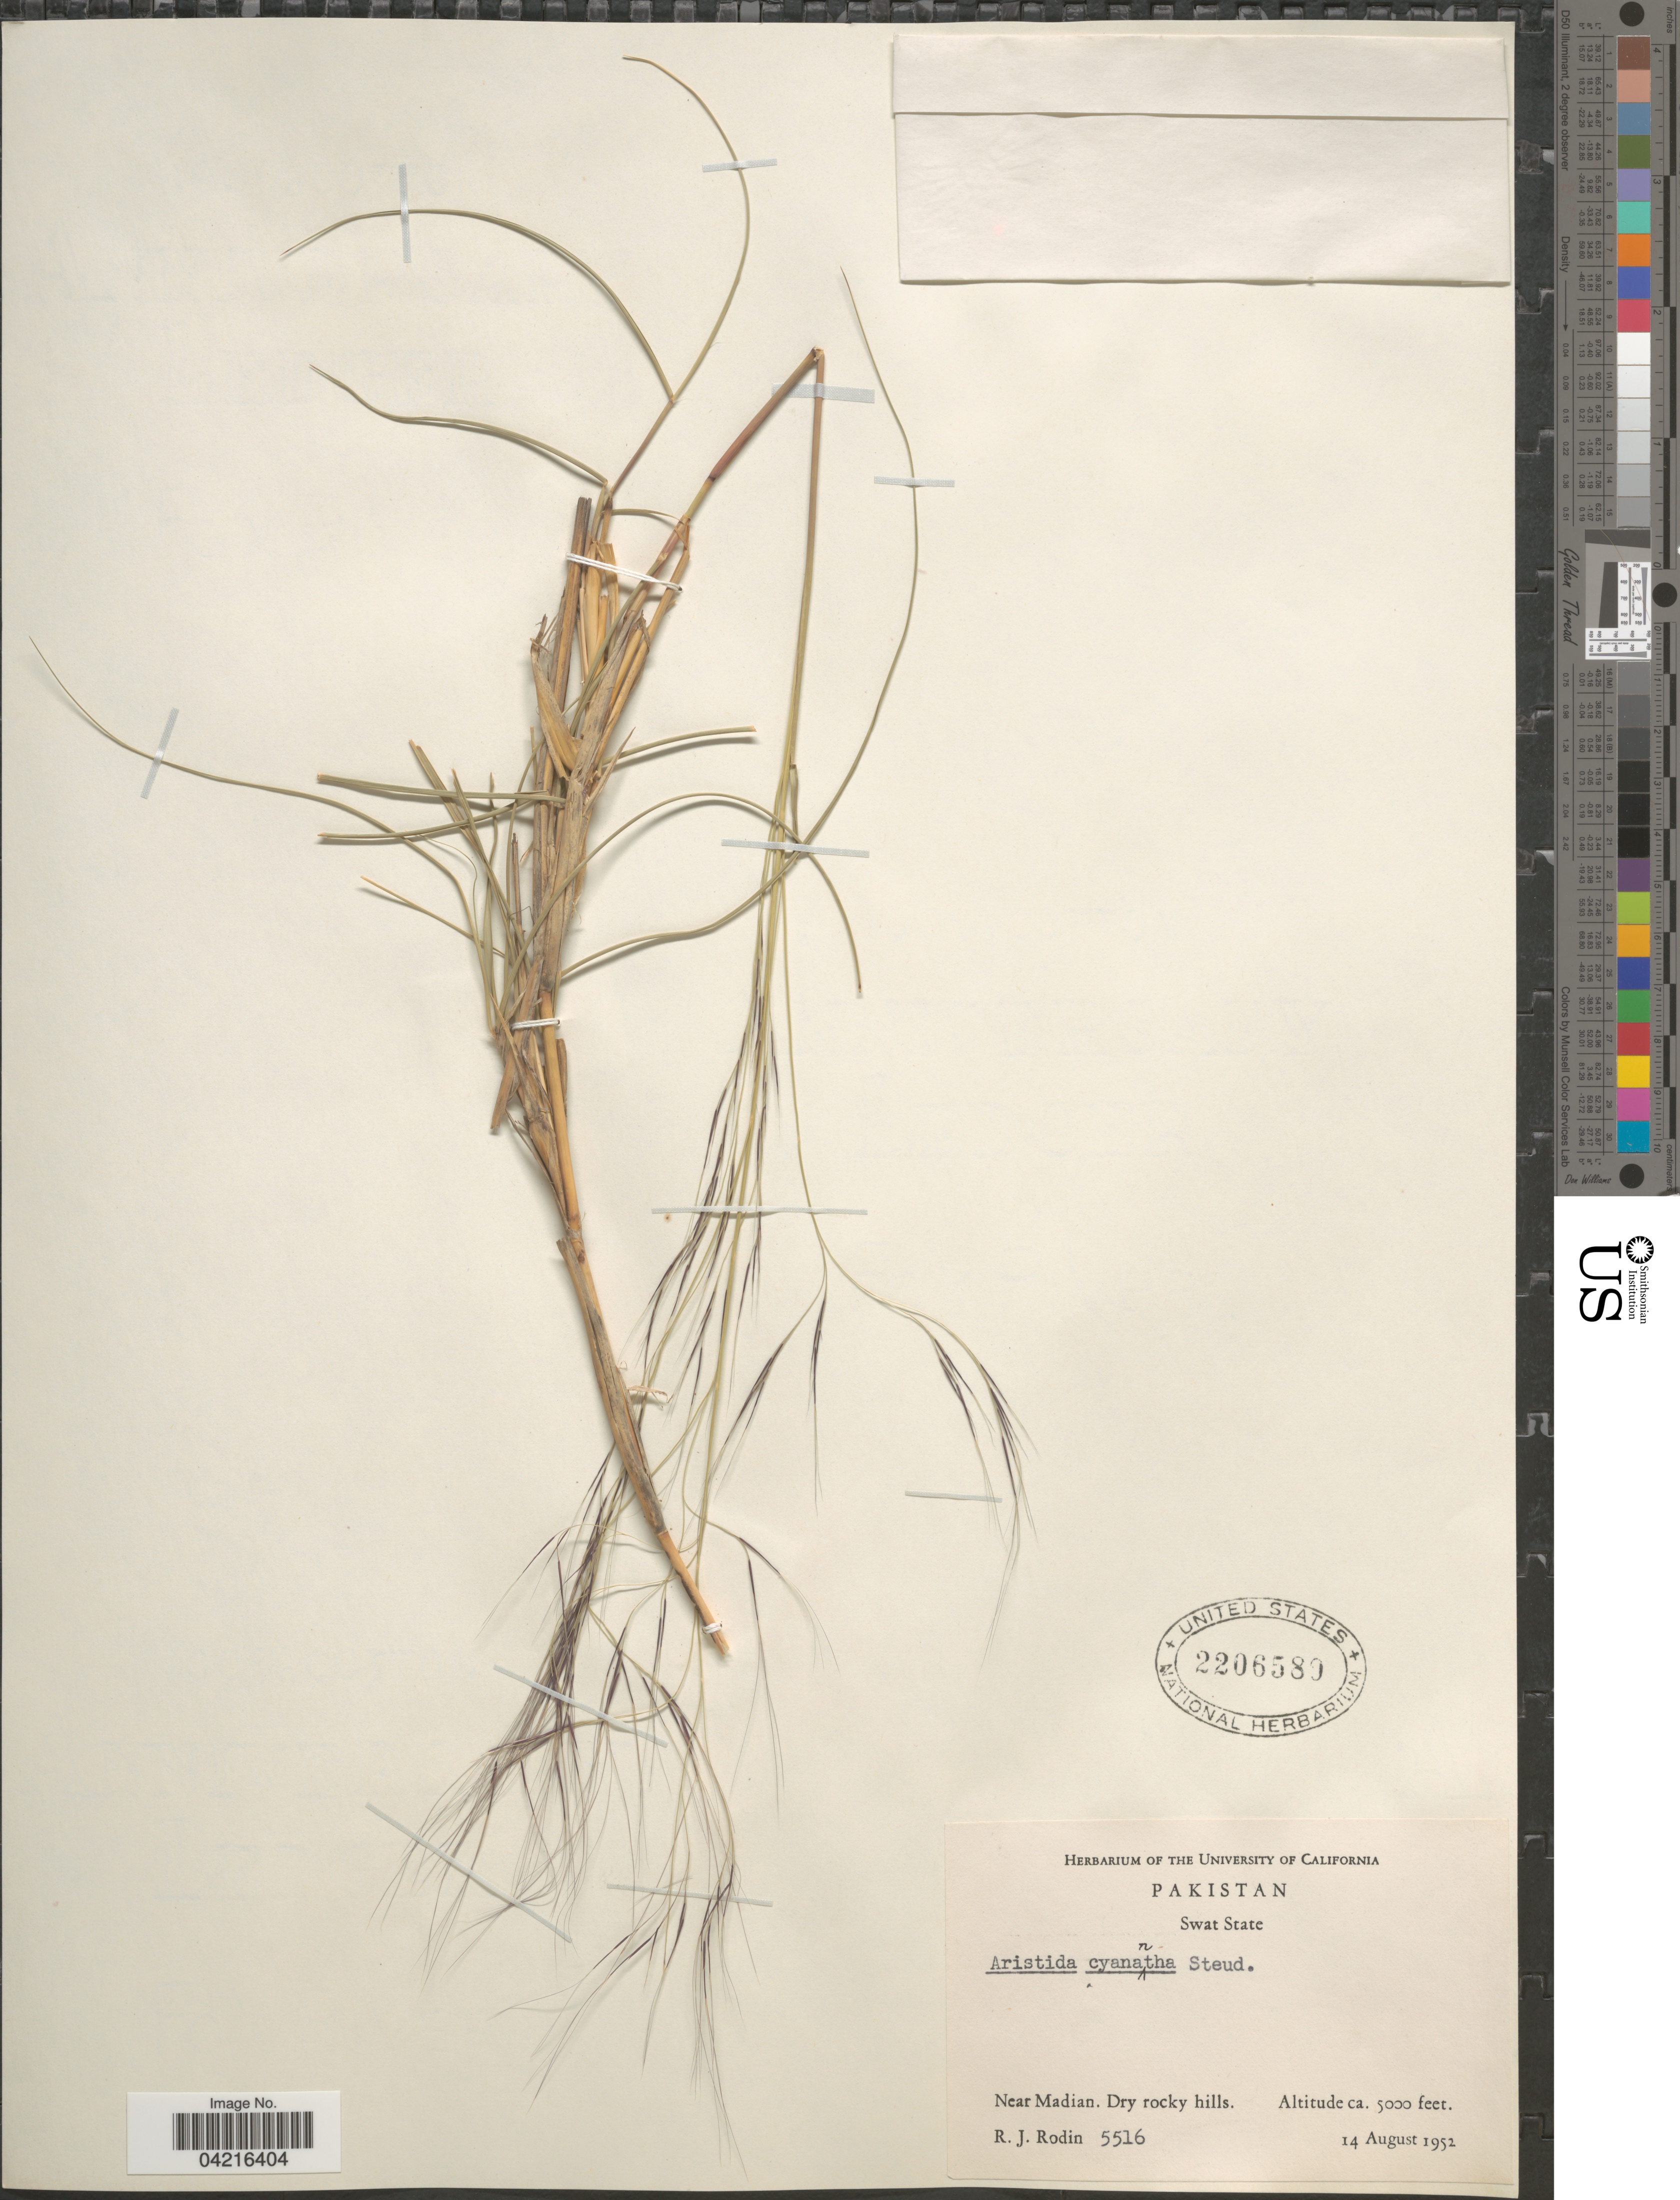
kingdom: Plantae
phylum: Tracheophyta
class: Liliopsida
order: Poales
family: Poaceae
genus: Aristida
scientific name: Aristida cyanantha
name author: Nees ex Steud.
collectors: R. J. Rodin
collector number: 5516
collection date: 1952-08-14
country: Pakistan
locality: Swat State. Near Madian.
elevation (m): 1524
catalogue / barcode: US 2206589